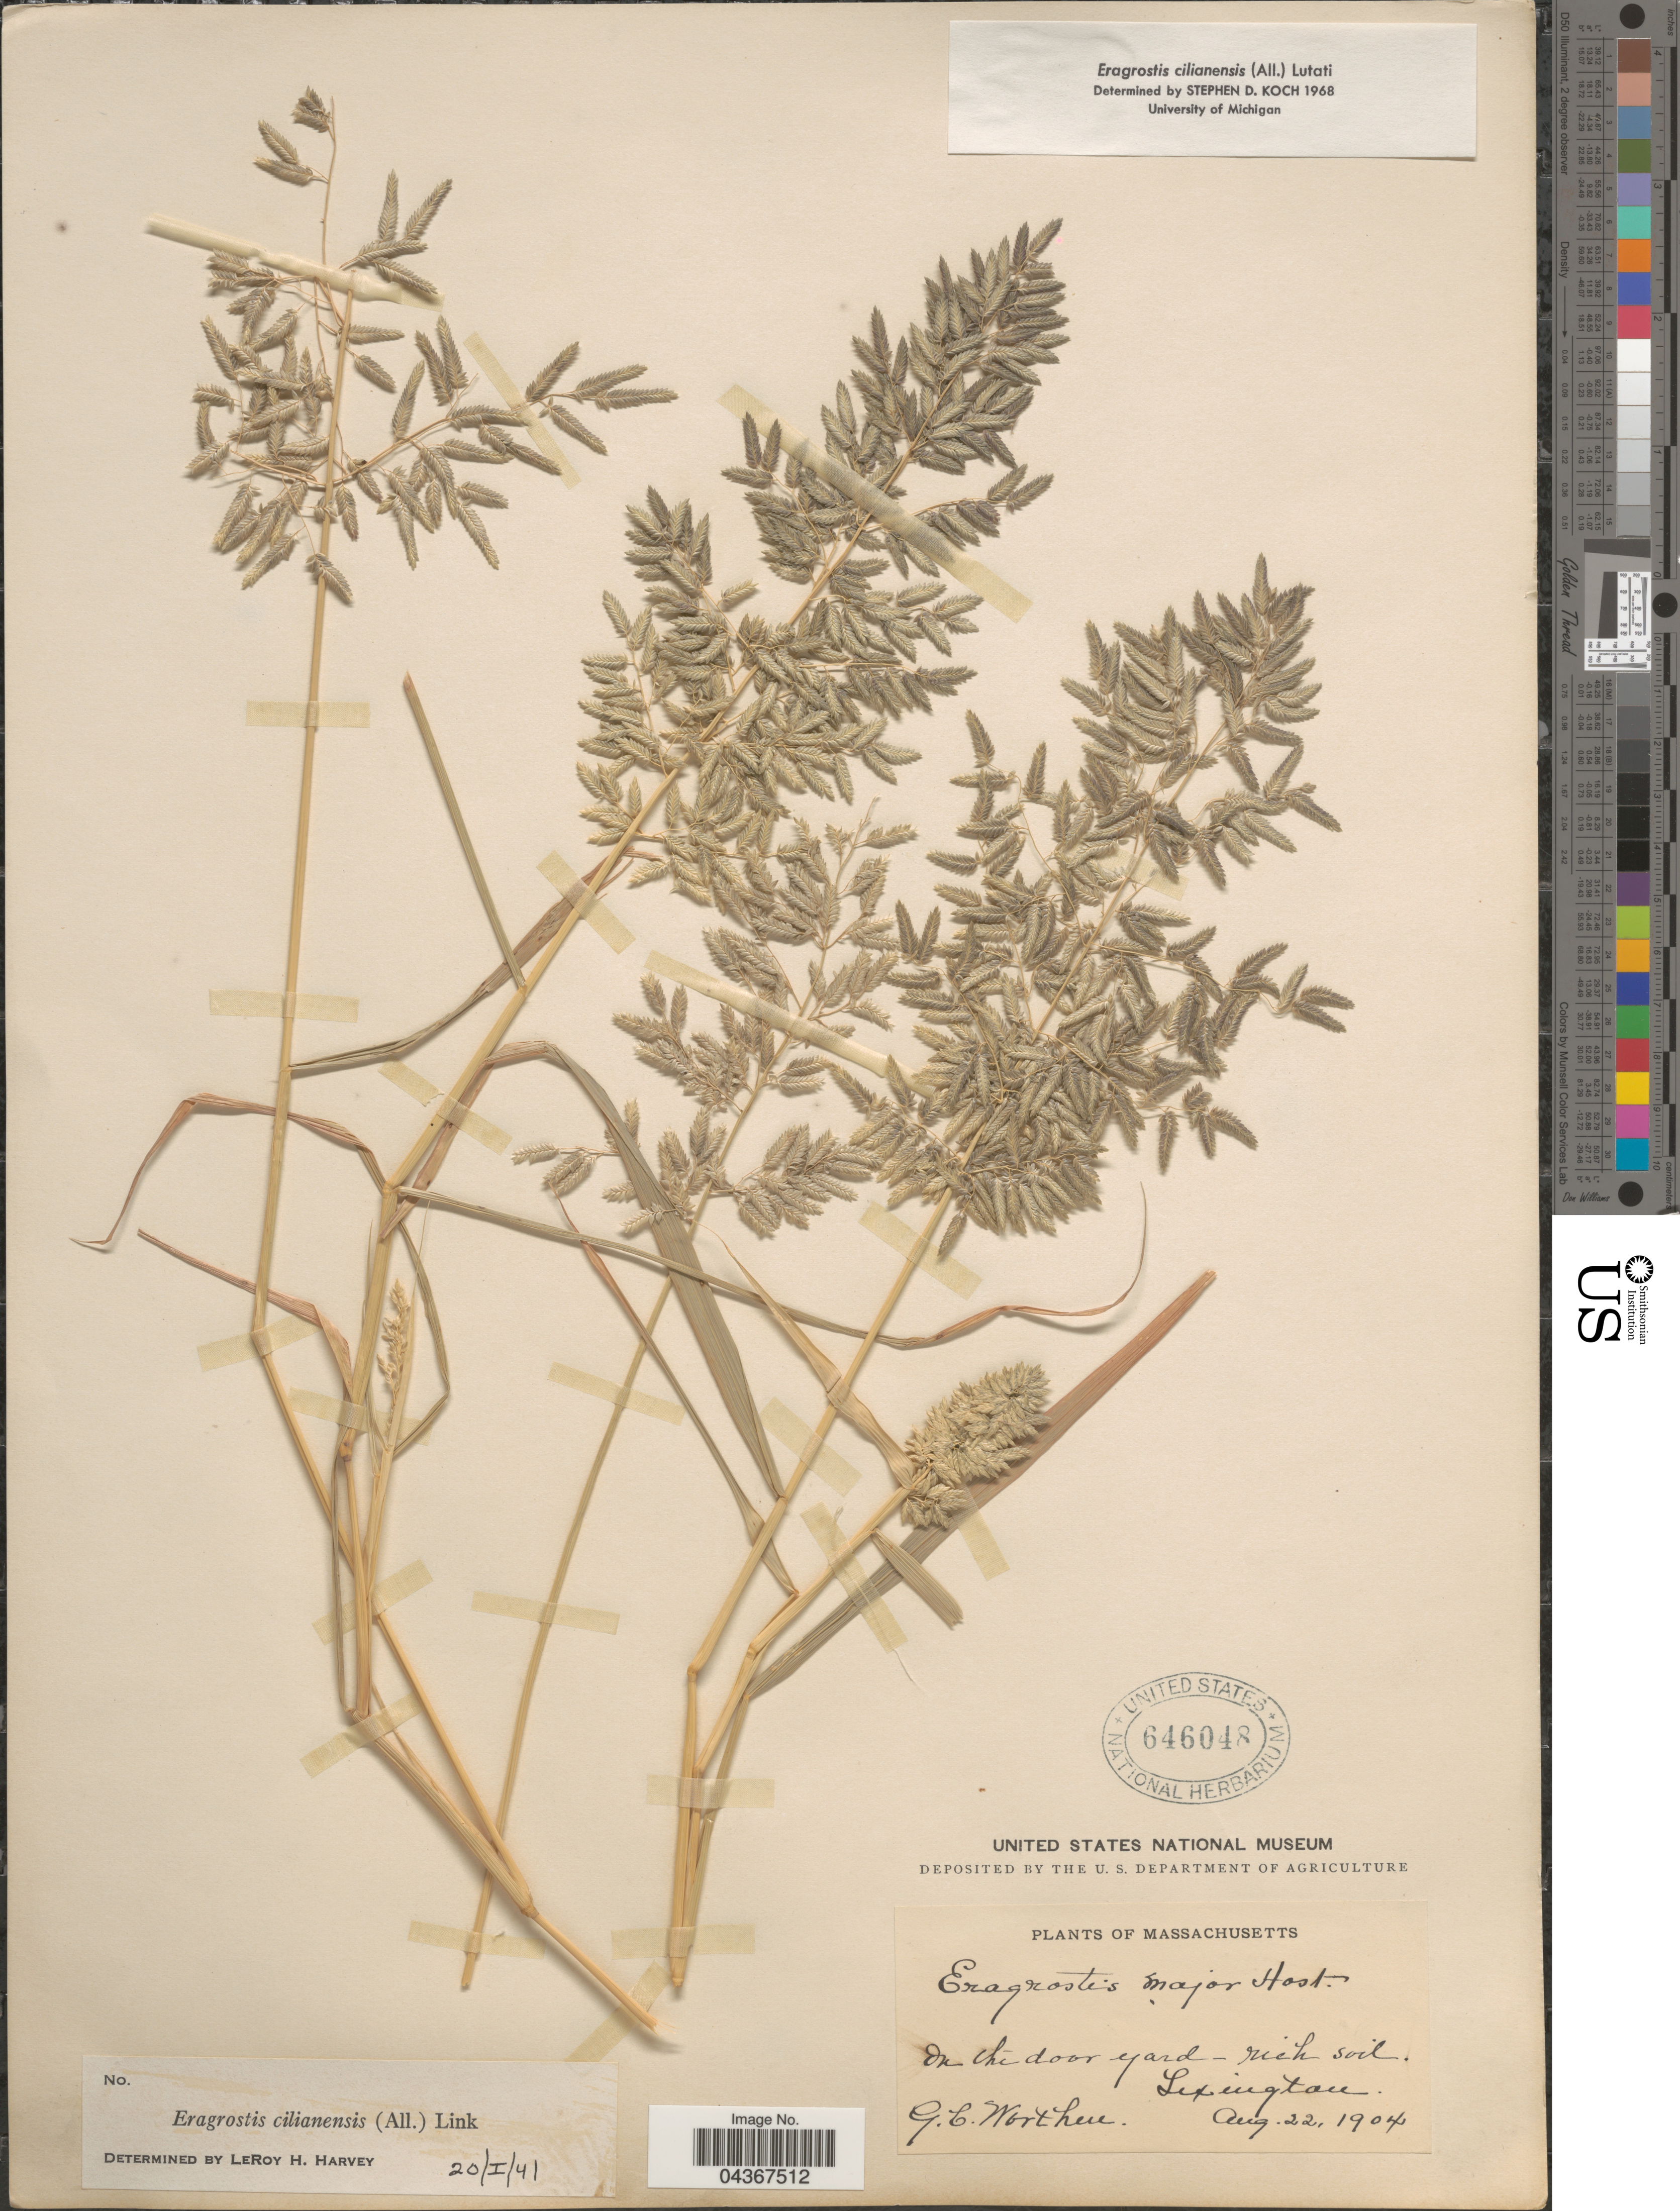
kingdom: Plantae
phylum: Tracheophyta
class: Liliopsida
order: Poales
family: Poaceae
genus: Eragrostis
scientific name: Eragrostis cilianensis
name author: (Bellardi) Vignolo ex Janch.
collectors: G. Worthen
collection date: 1904-08-22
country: United States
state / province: Massachusetts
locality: On the door yard. Lexington.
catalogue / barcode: US 646048